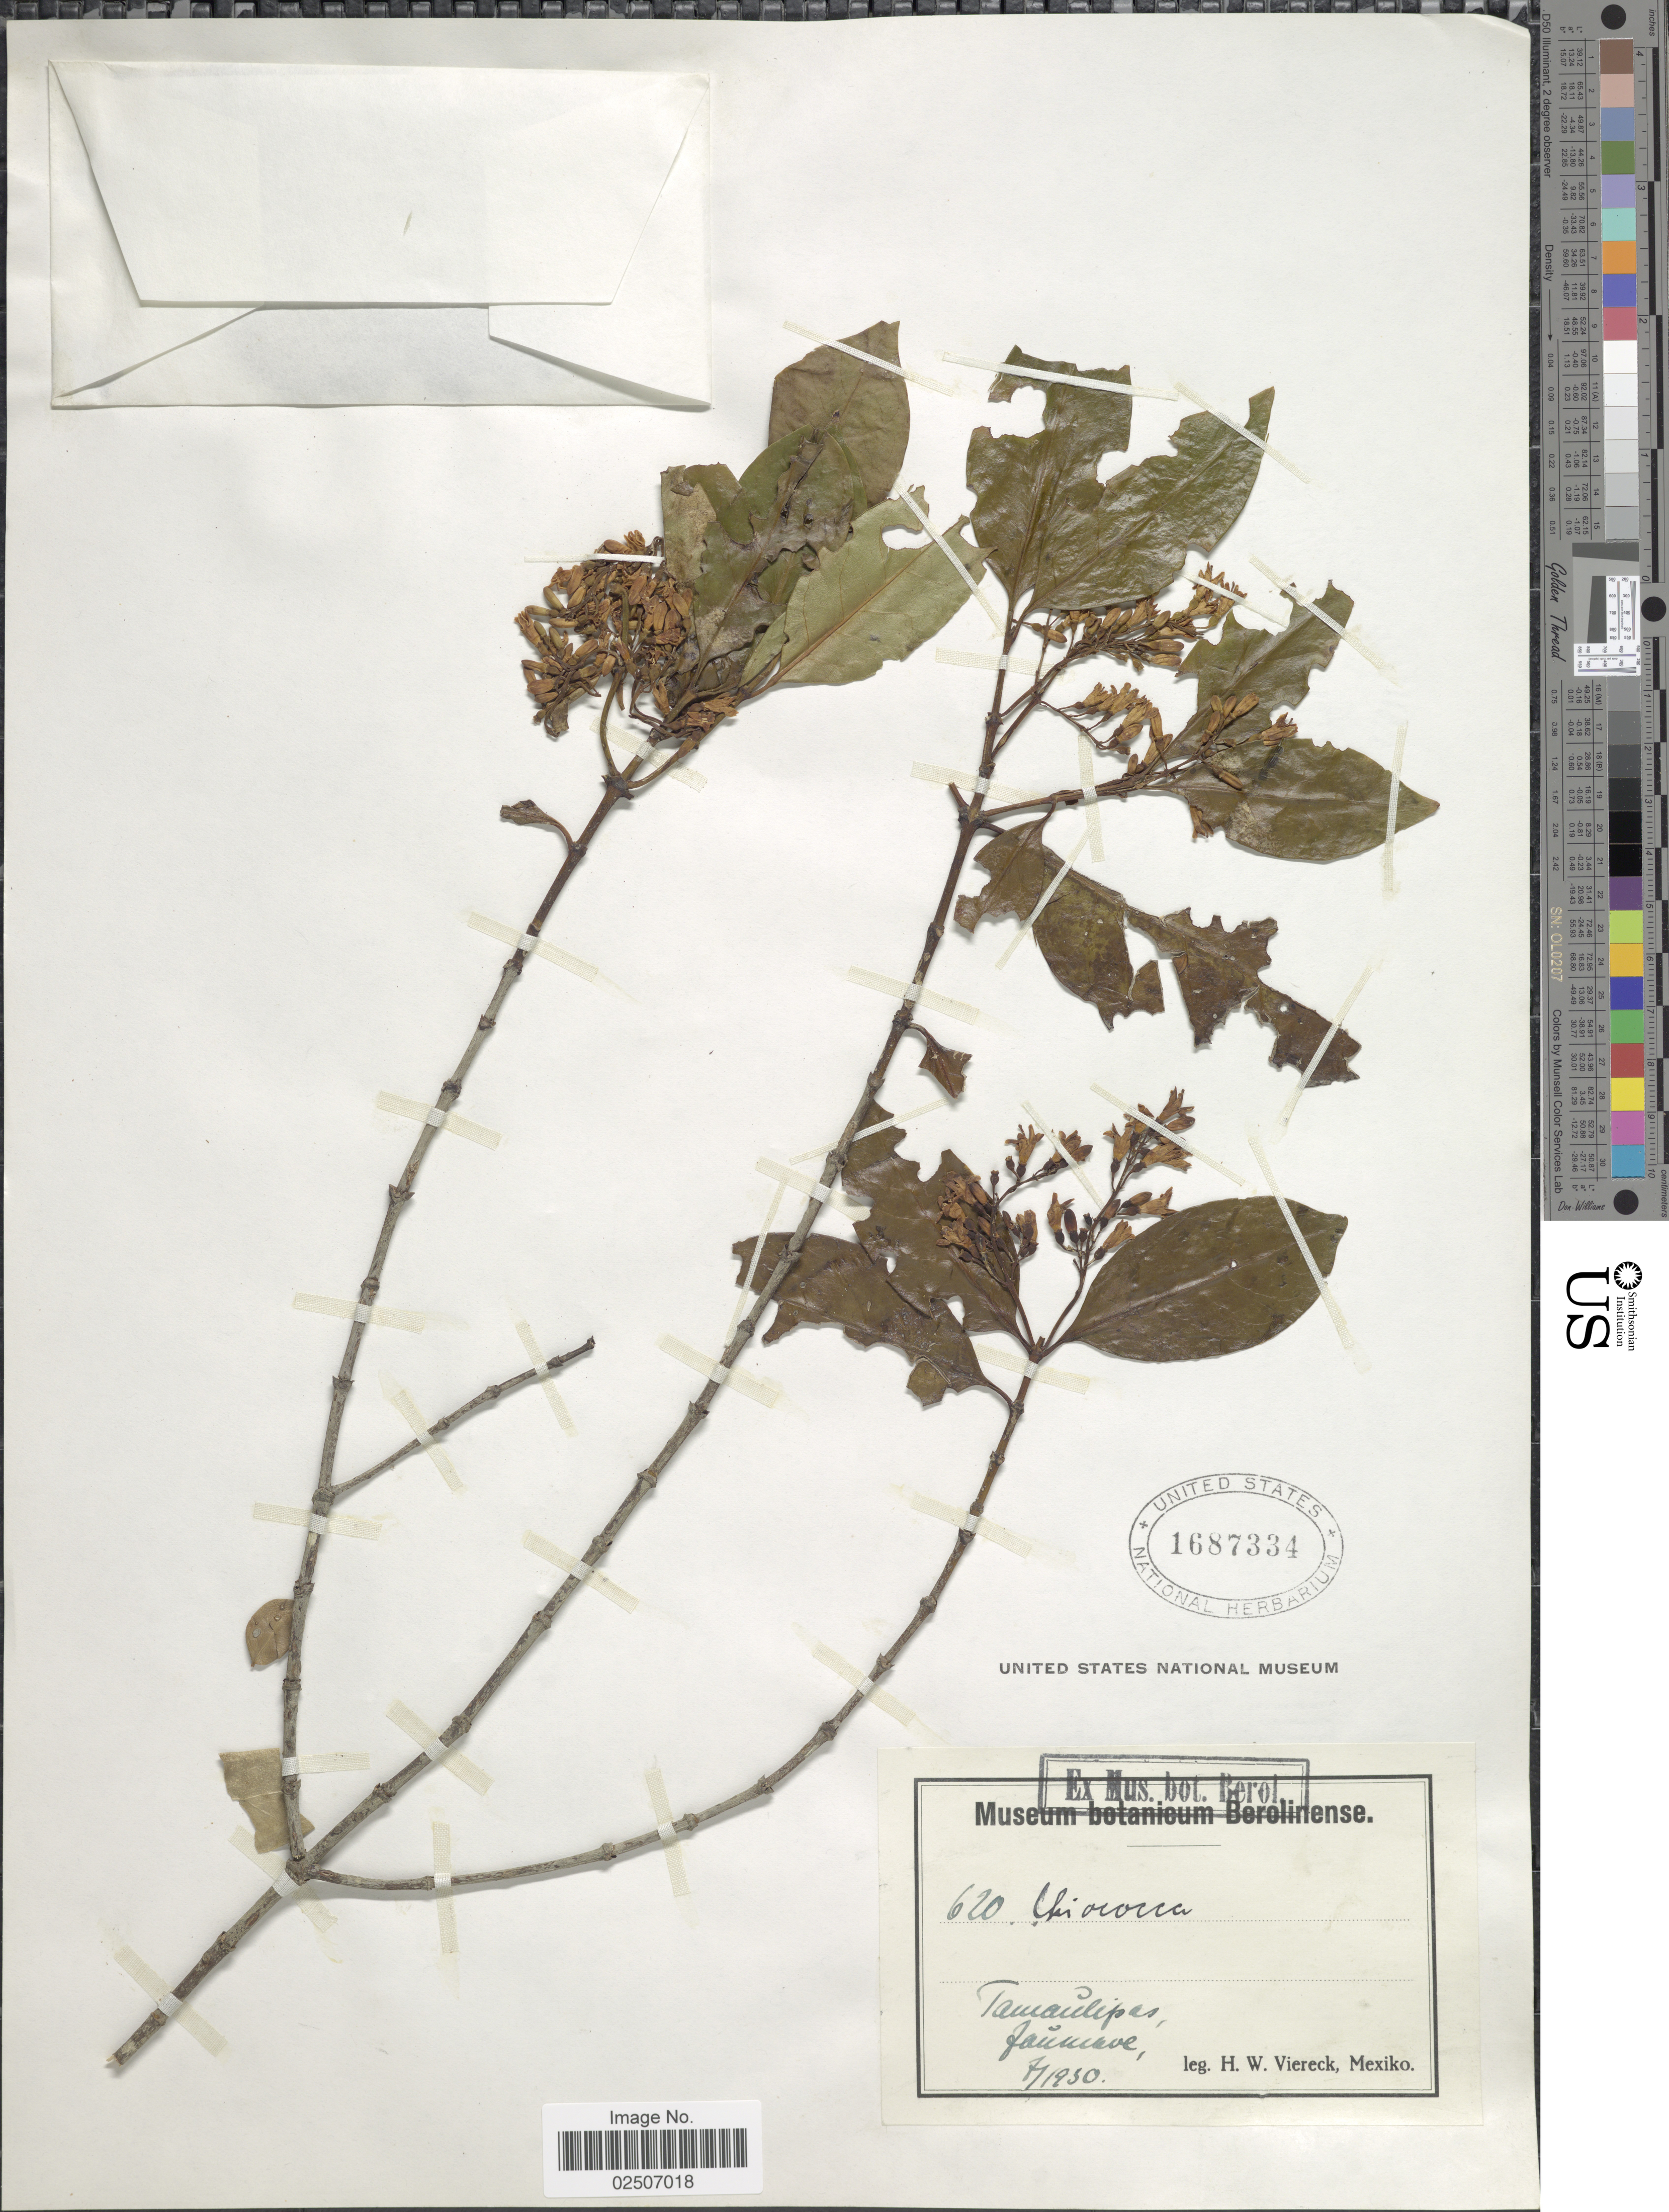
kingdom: Plantae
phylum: Tracheophyta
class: Magnoliopsida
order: Gentianales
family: Rubiaceae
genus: Chiococca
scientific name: Chiococca alba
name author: (L.) Hitchc.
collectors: H. W. Viereck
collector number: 620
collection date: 1930-07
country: Mexico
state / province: Tamaulipas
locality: Jaumave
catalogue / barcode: US 1687334